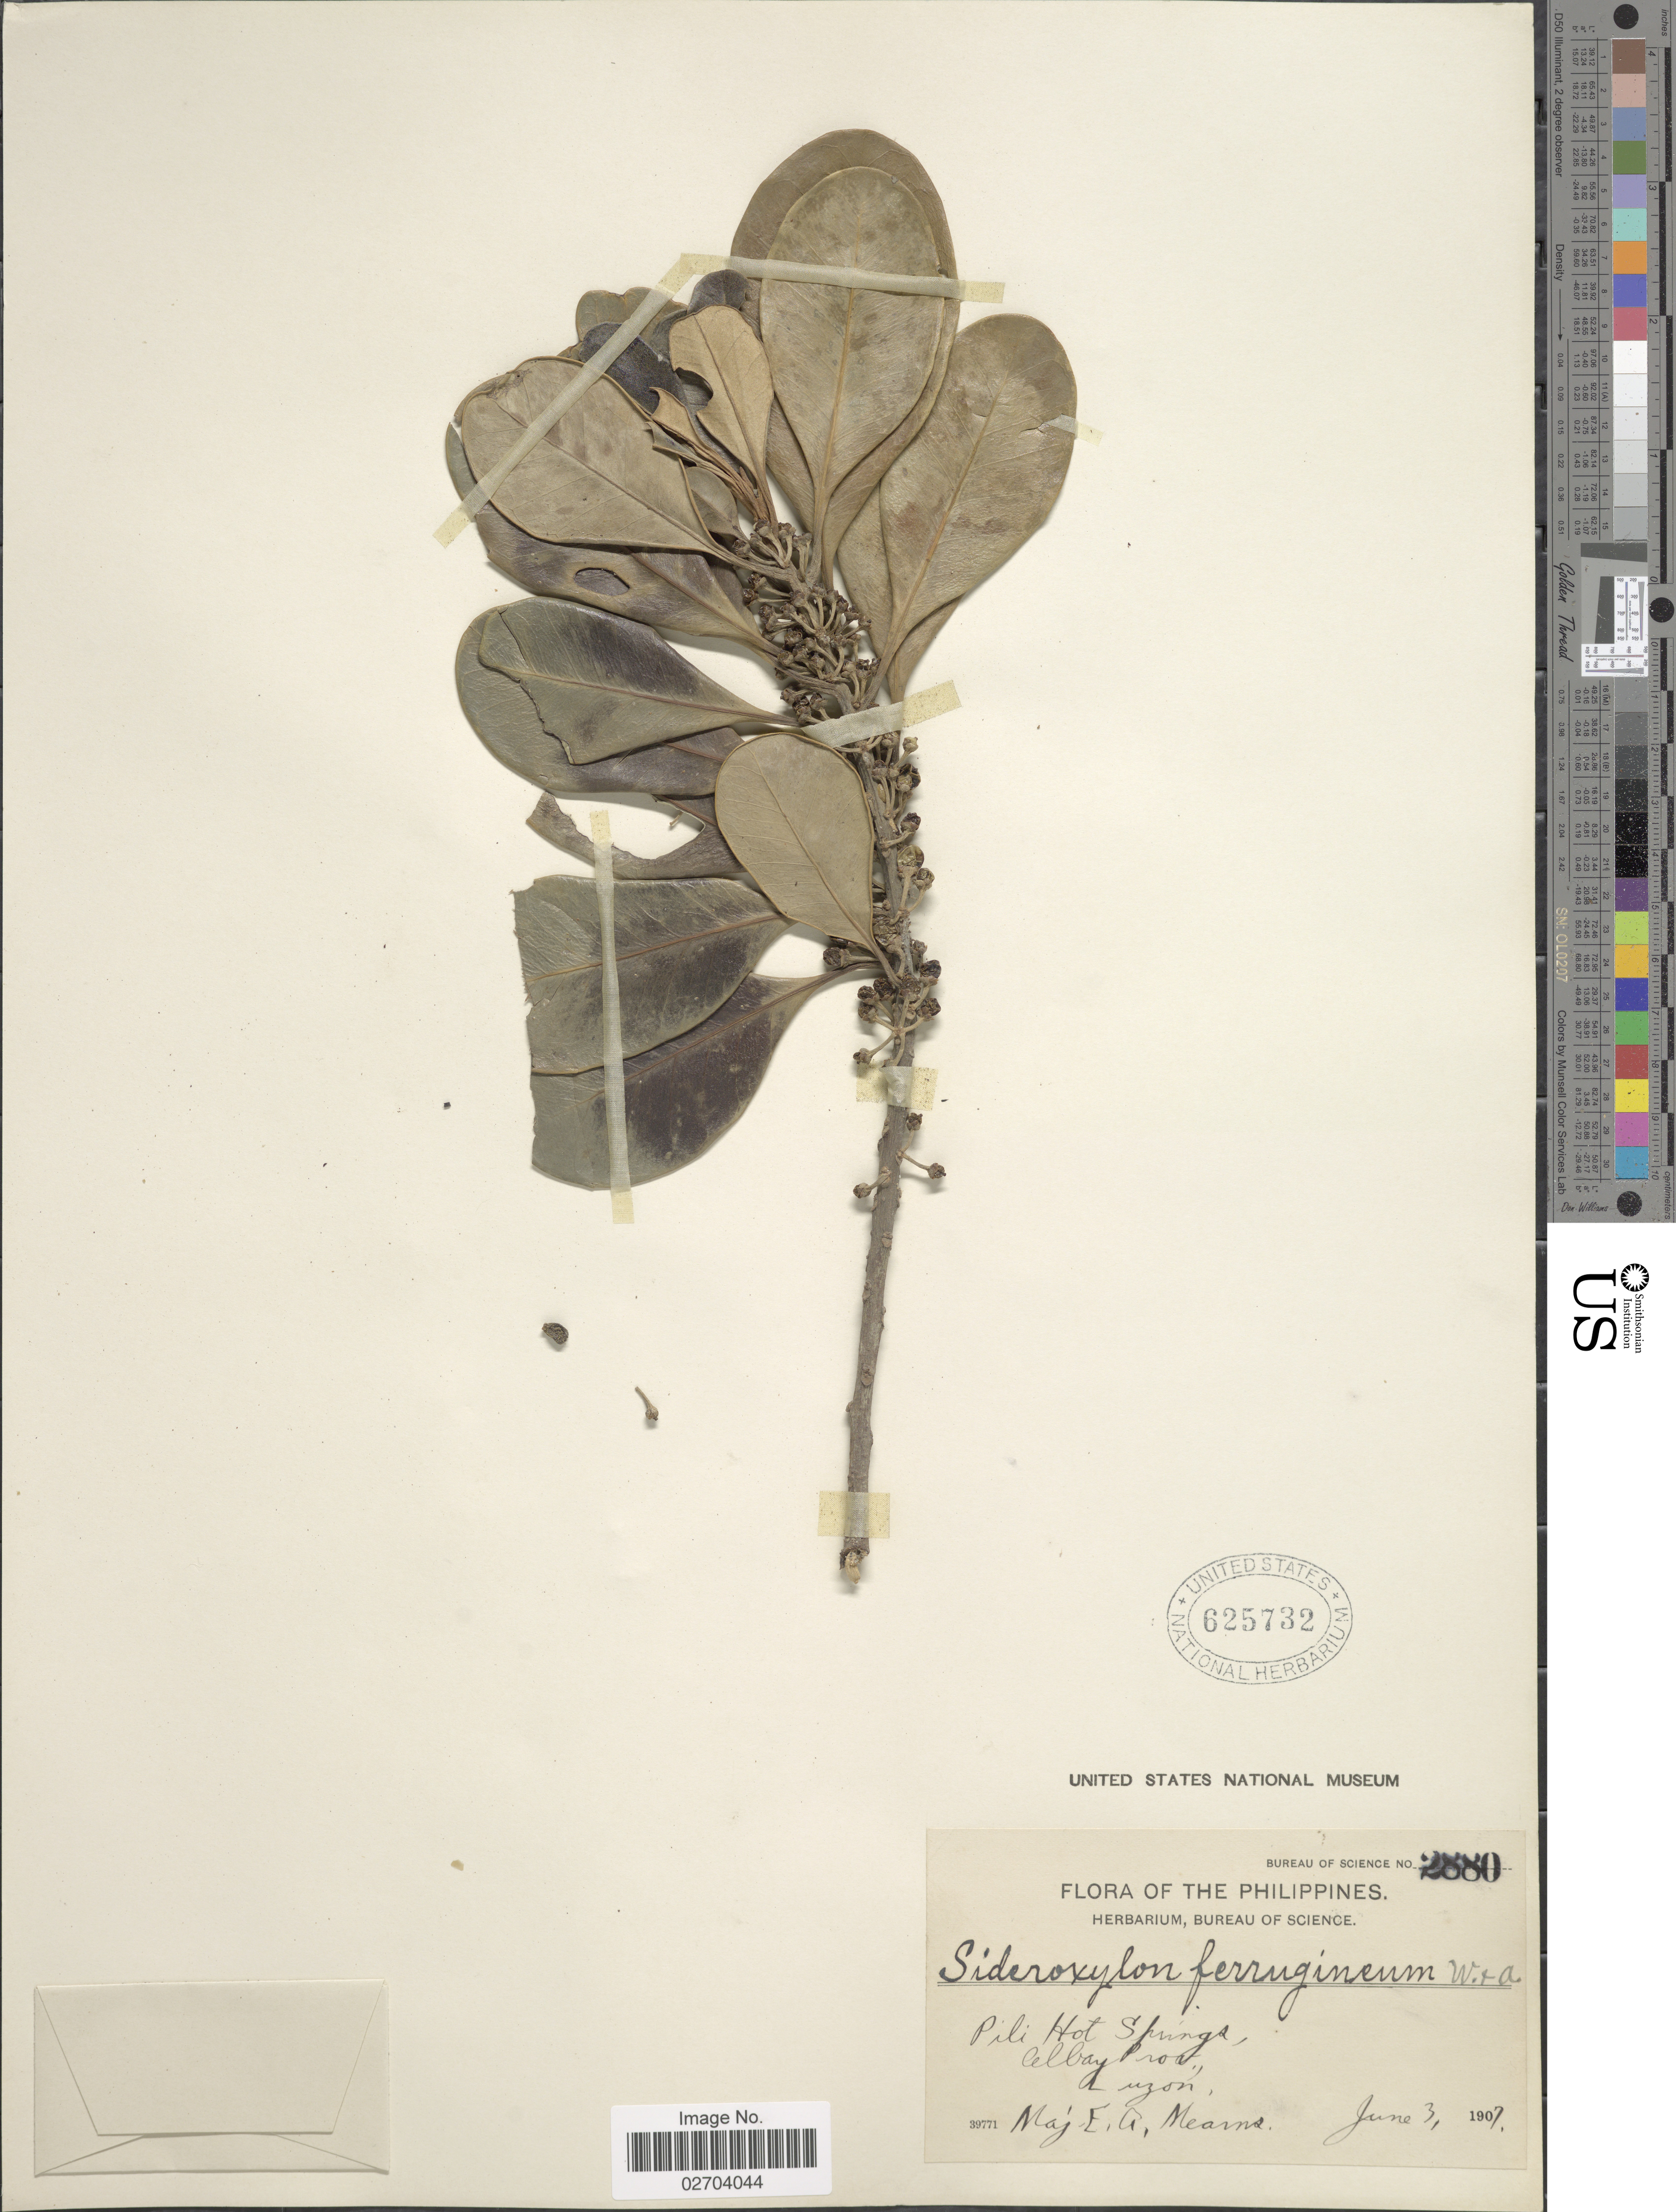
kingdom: Plantae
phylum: Tracheophyta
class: Magnoliopsida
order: Ericales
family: Sapotaceae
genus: Sideroxylon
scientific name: Sideroxylon ferrugineum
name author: Hook. & Arn.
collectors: E. A. Mearns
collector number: Bureau of Science 2880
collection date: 1907-06-03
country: Philippines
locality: Pili Hot Springs, Celbay Prov. Luzon.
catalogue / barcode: US 625732